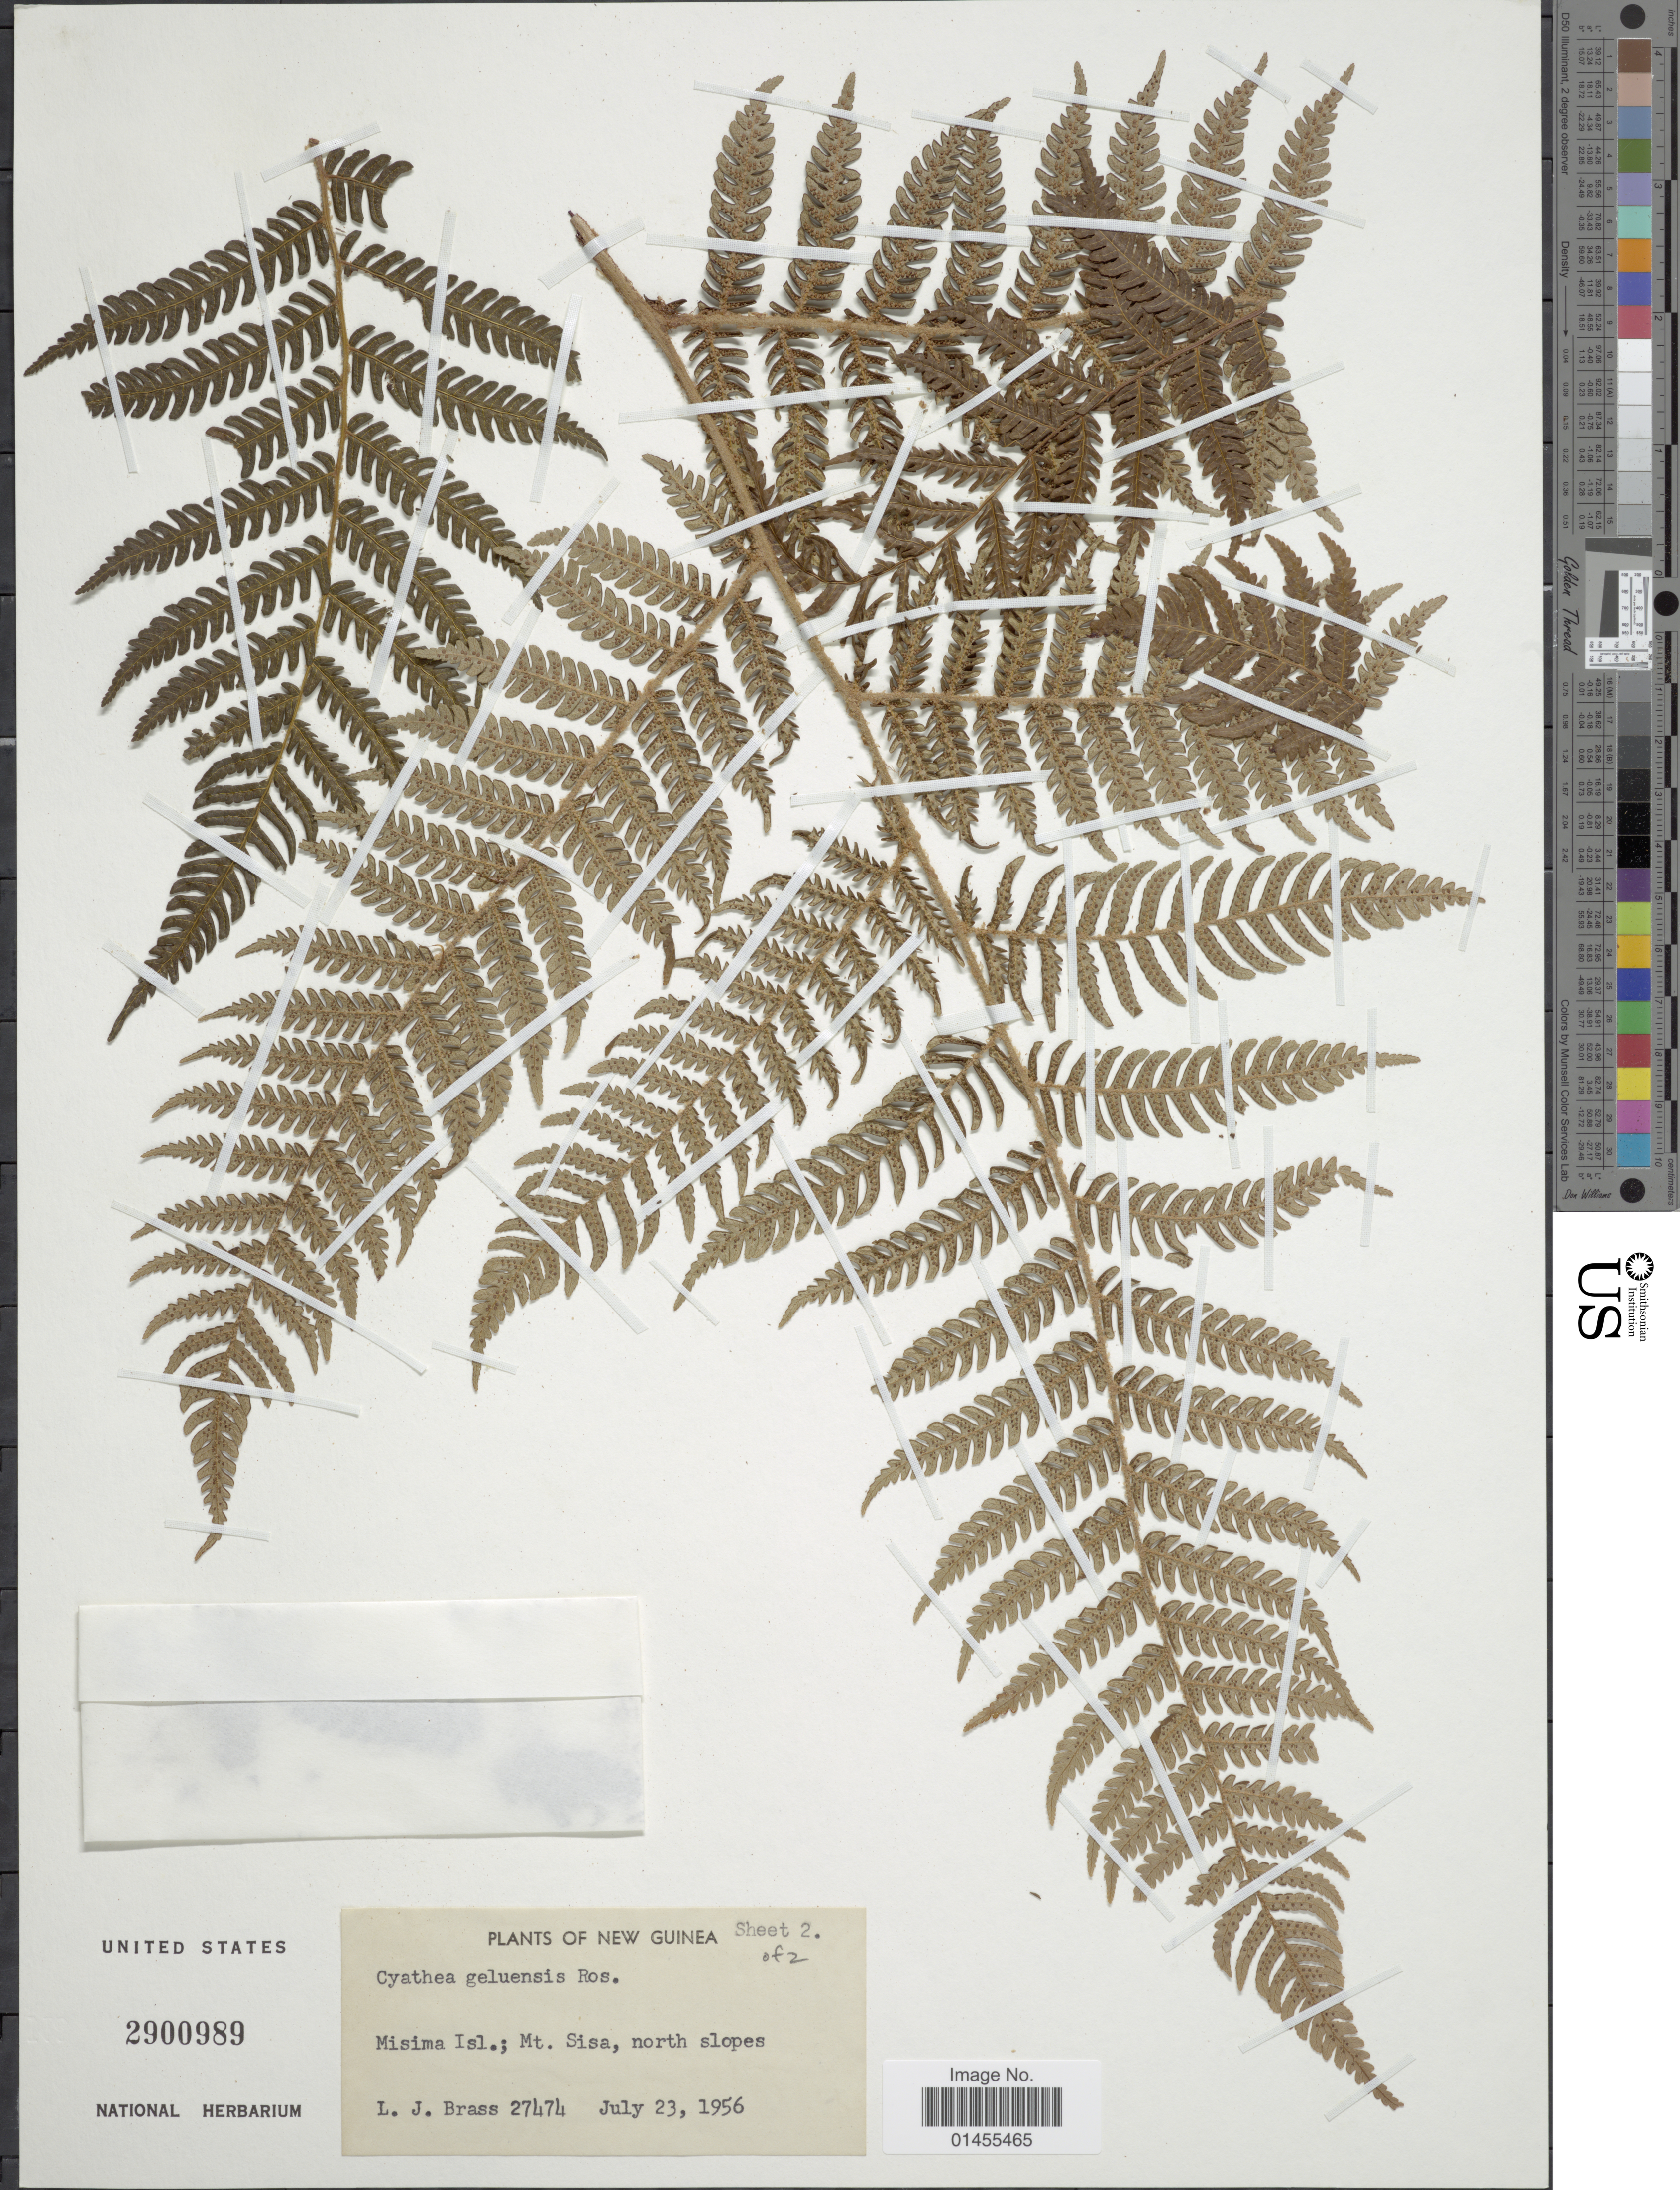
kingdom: Plantae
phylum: Tracheophyta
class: Polypodiopsida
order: Cyatheales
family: Cyatheaceae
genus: Alsophila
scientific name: Alsophila geluensis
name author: (Rosenst.) R.M. Tryon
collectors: L. J. Brass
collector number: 27474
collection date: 1956-07-23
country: Papua New Guinea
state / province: Milne Bay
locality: New Guinea, Misima Isl. ; Mt. Sisa, north slope.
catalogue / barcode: US 2900989